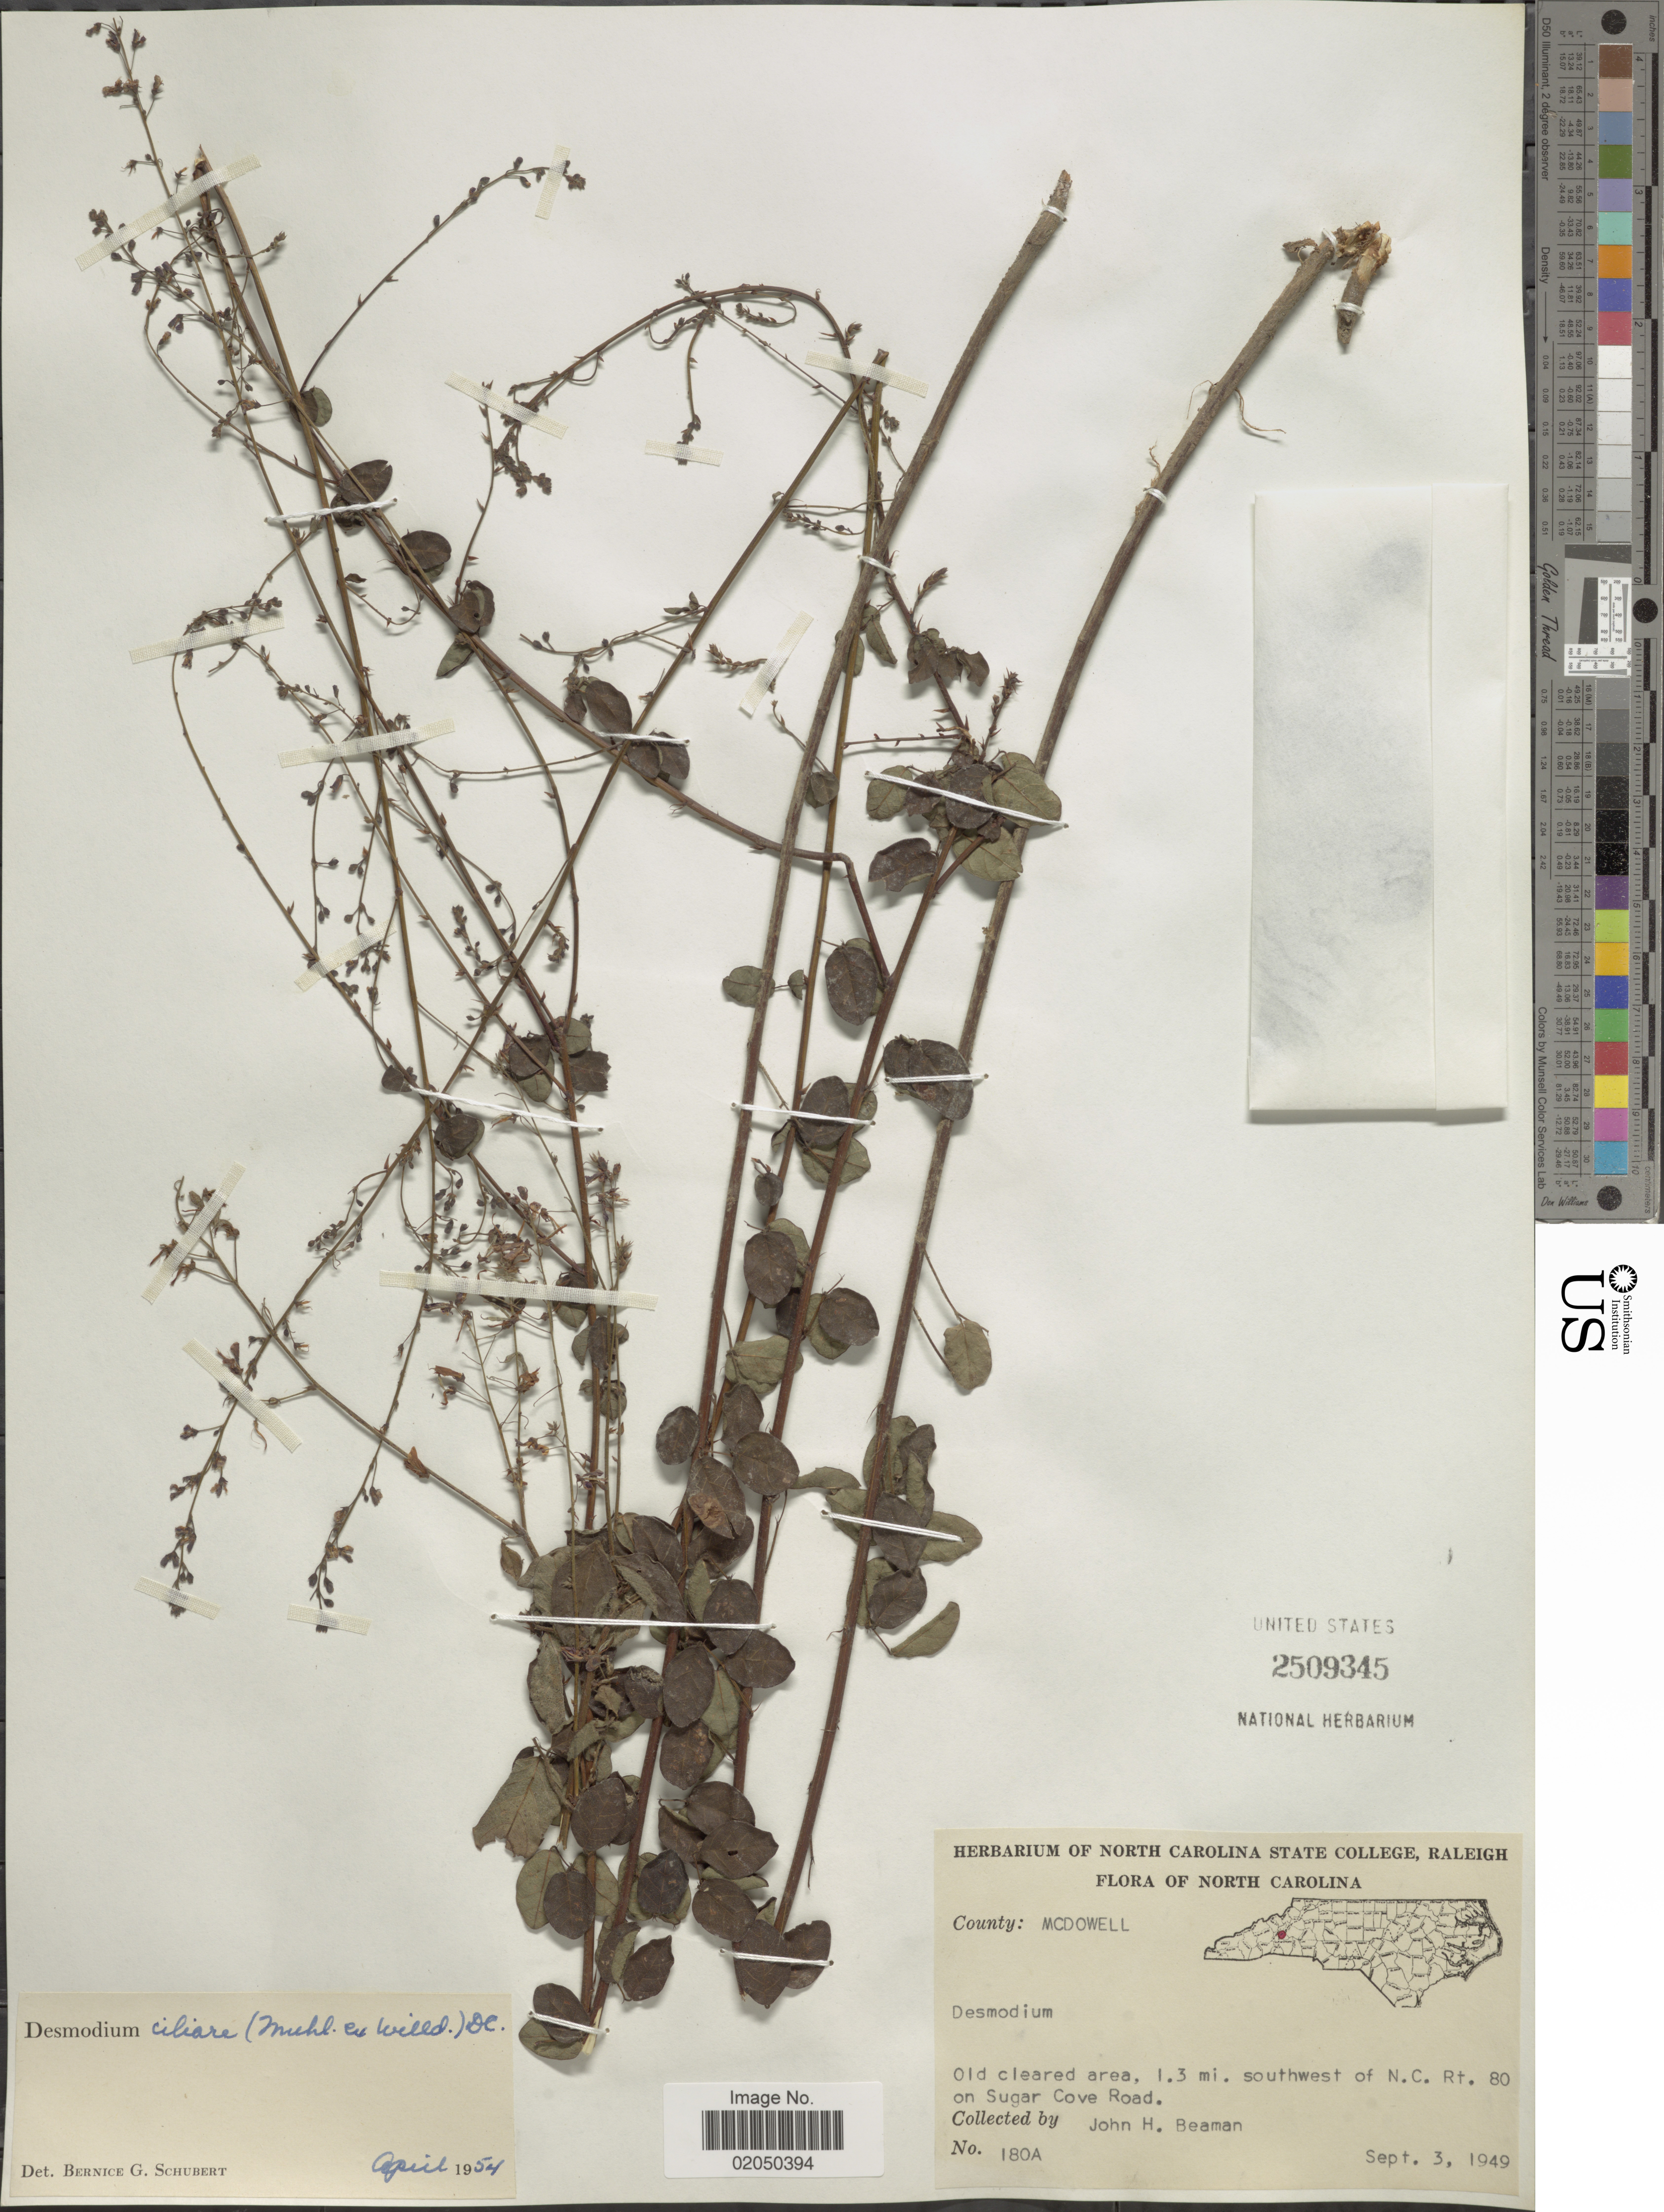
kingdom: Plantae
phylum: Tracheophyta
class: Magnoliopsida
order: Fabales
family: Fabaceae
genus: Desmodium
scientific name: Desmodium ciliare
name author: (Muhl. ex Willd.) DC.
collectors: J. H. Beaman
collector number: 180A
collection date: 1949-09-03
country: United States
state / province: North Carolina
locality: County: McDowell, 1.3 mi. southwest of N.C. Rt. 80 on Sugar Cover Road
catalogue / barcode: US 2509345